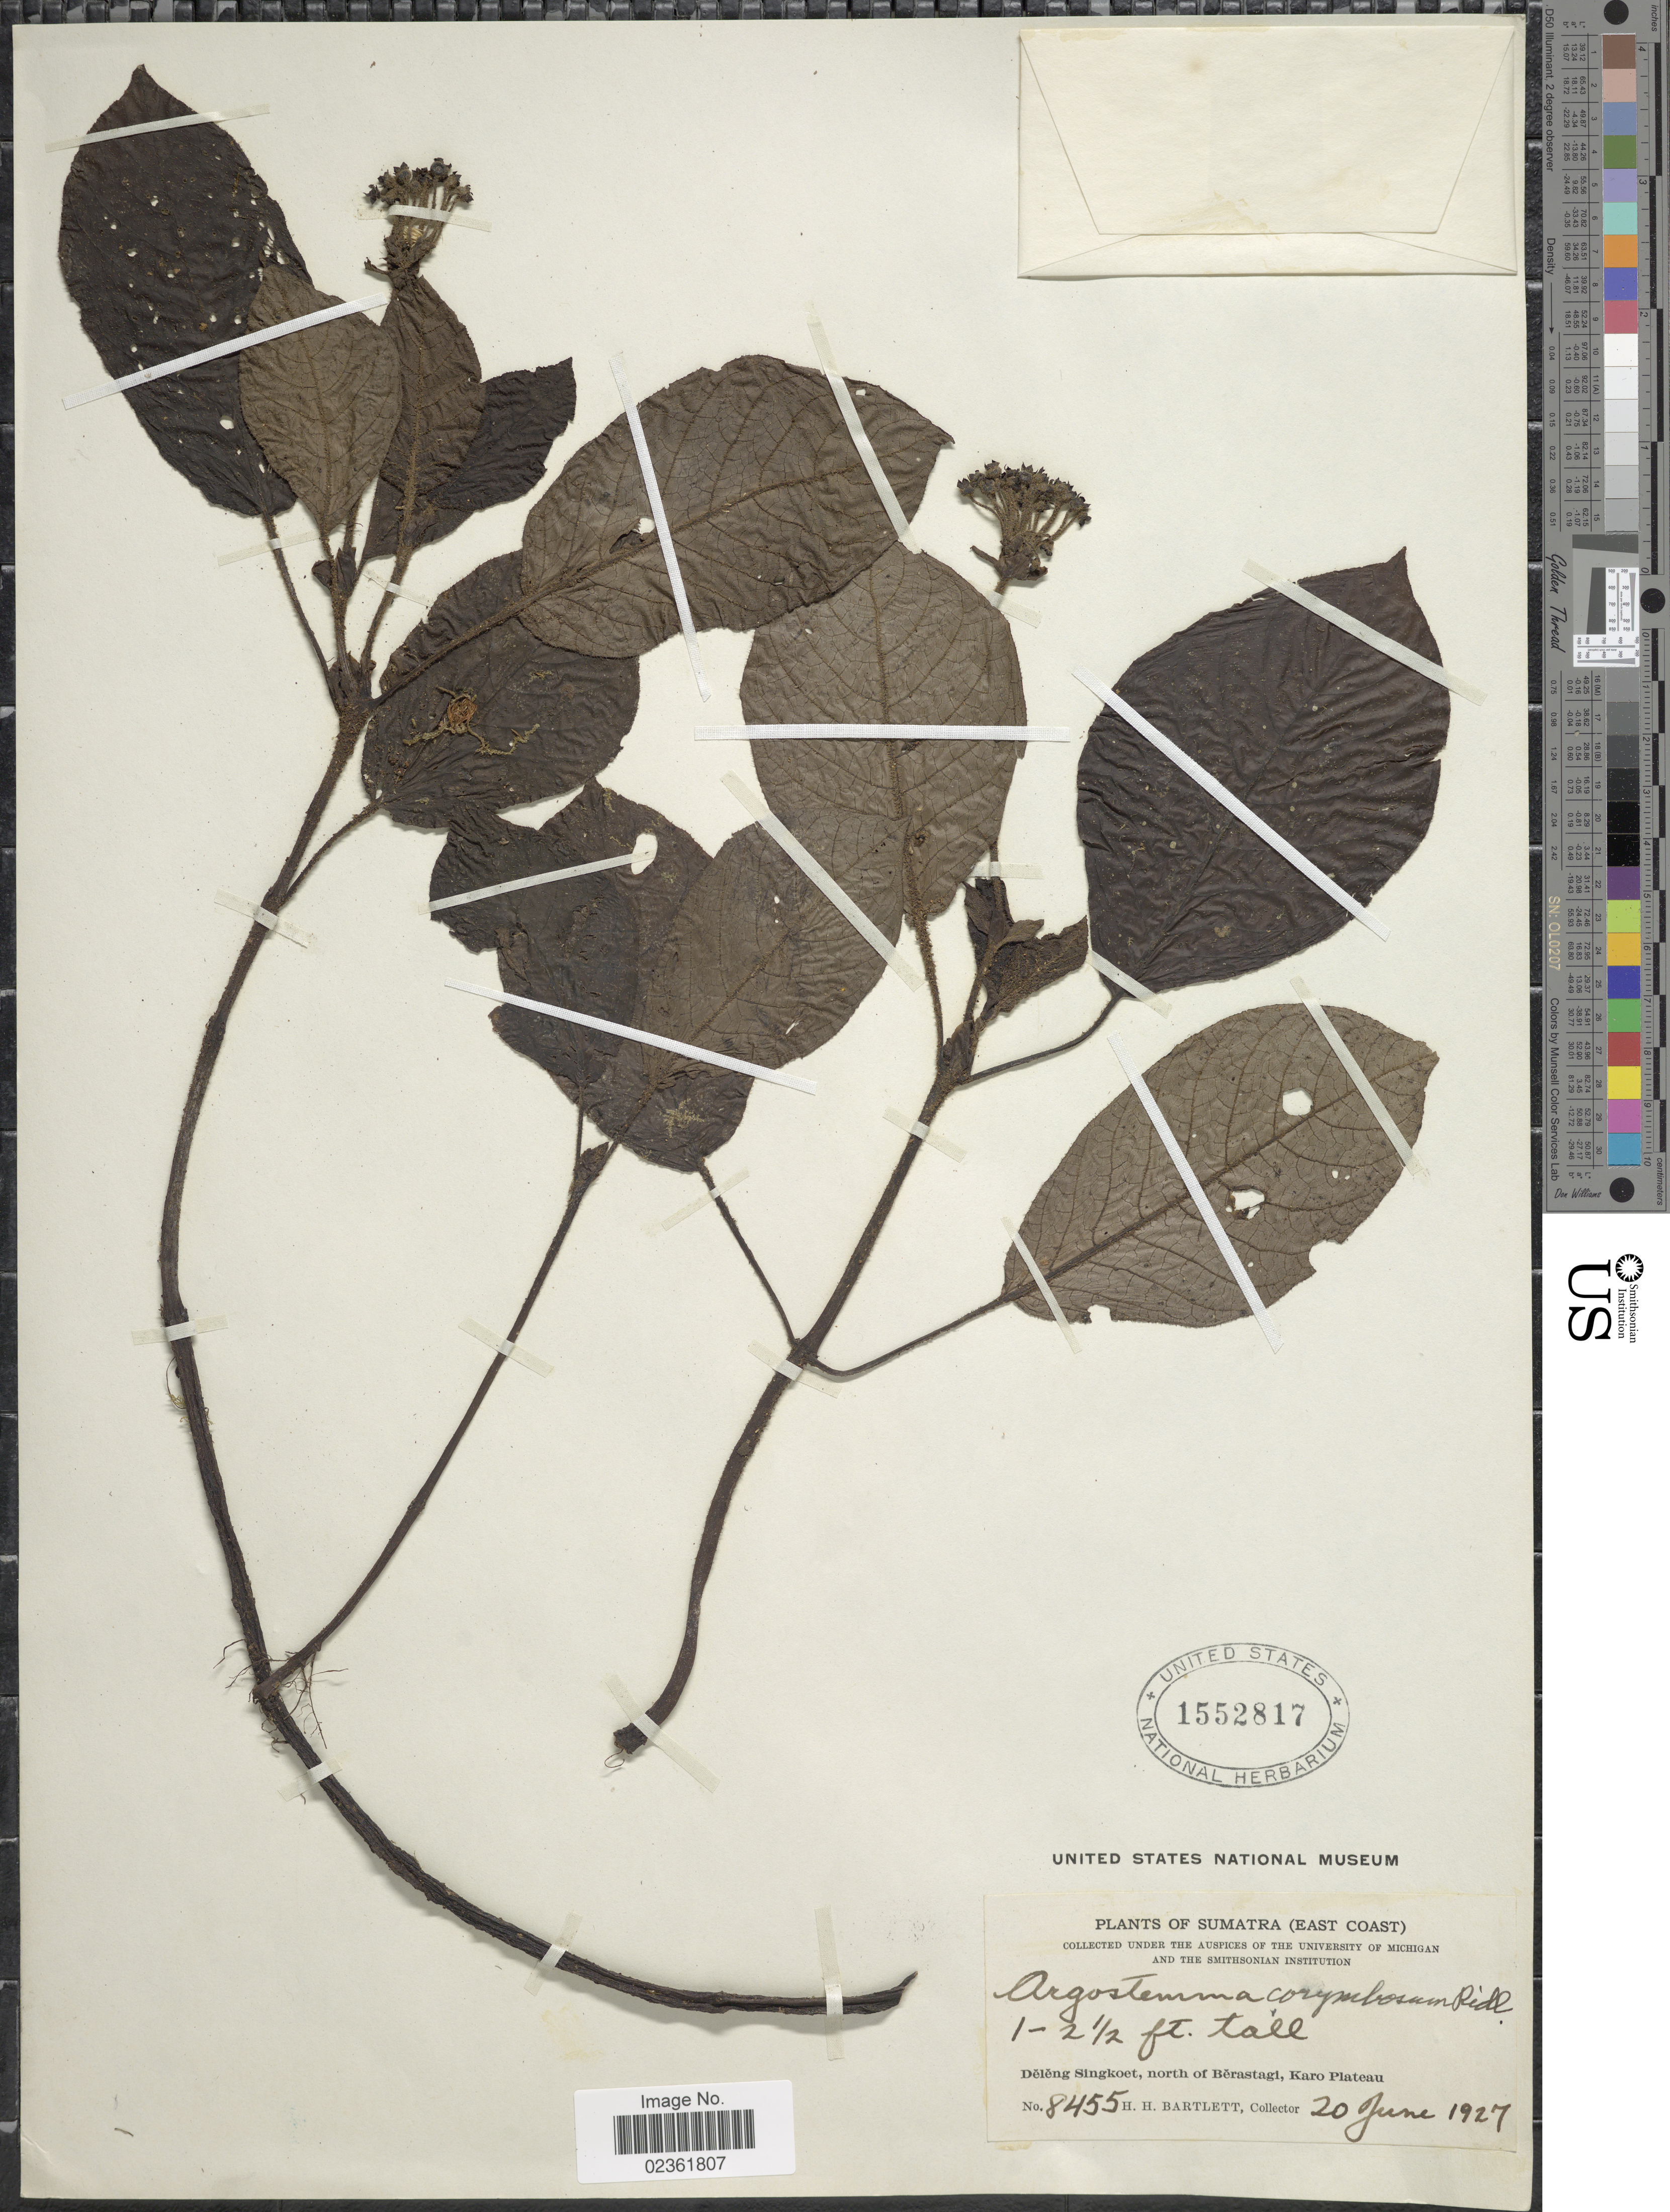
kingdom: Plantae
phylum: Tracheophyta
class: Magnoliopsida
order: Gentianales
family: Rubiaceae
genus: Argostemma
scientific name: Argostemma corymbosum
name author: Ridl.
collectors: H. H. Bartlett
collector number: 8455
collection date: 1927-06-20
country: Indonesia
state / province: Sumatra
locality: (East Coast), Deleng Singkoet, north of Berastagi, Karo Plateau.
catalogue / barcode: US 1552817